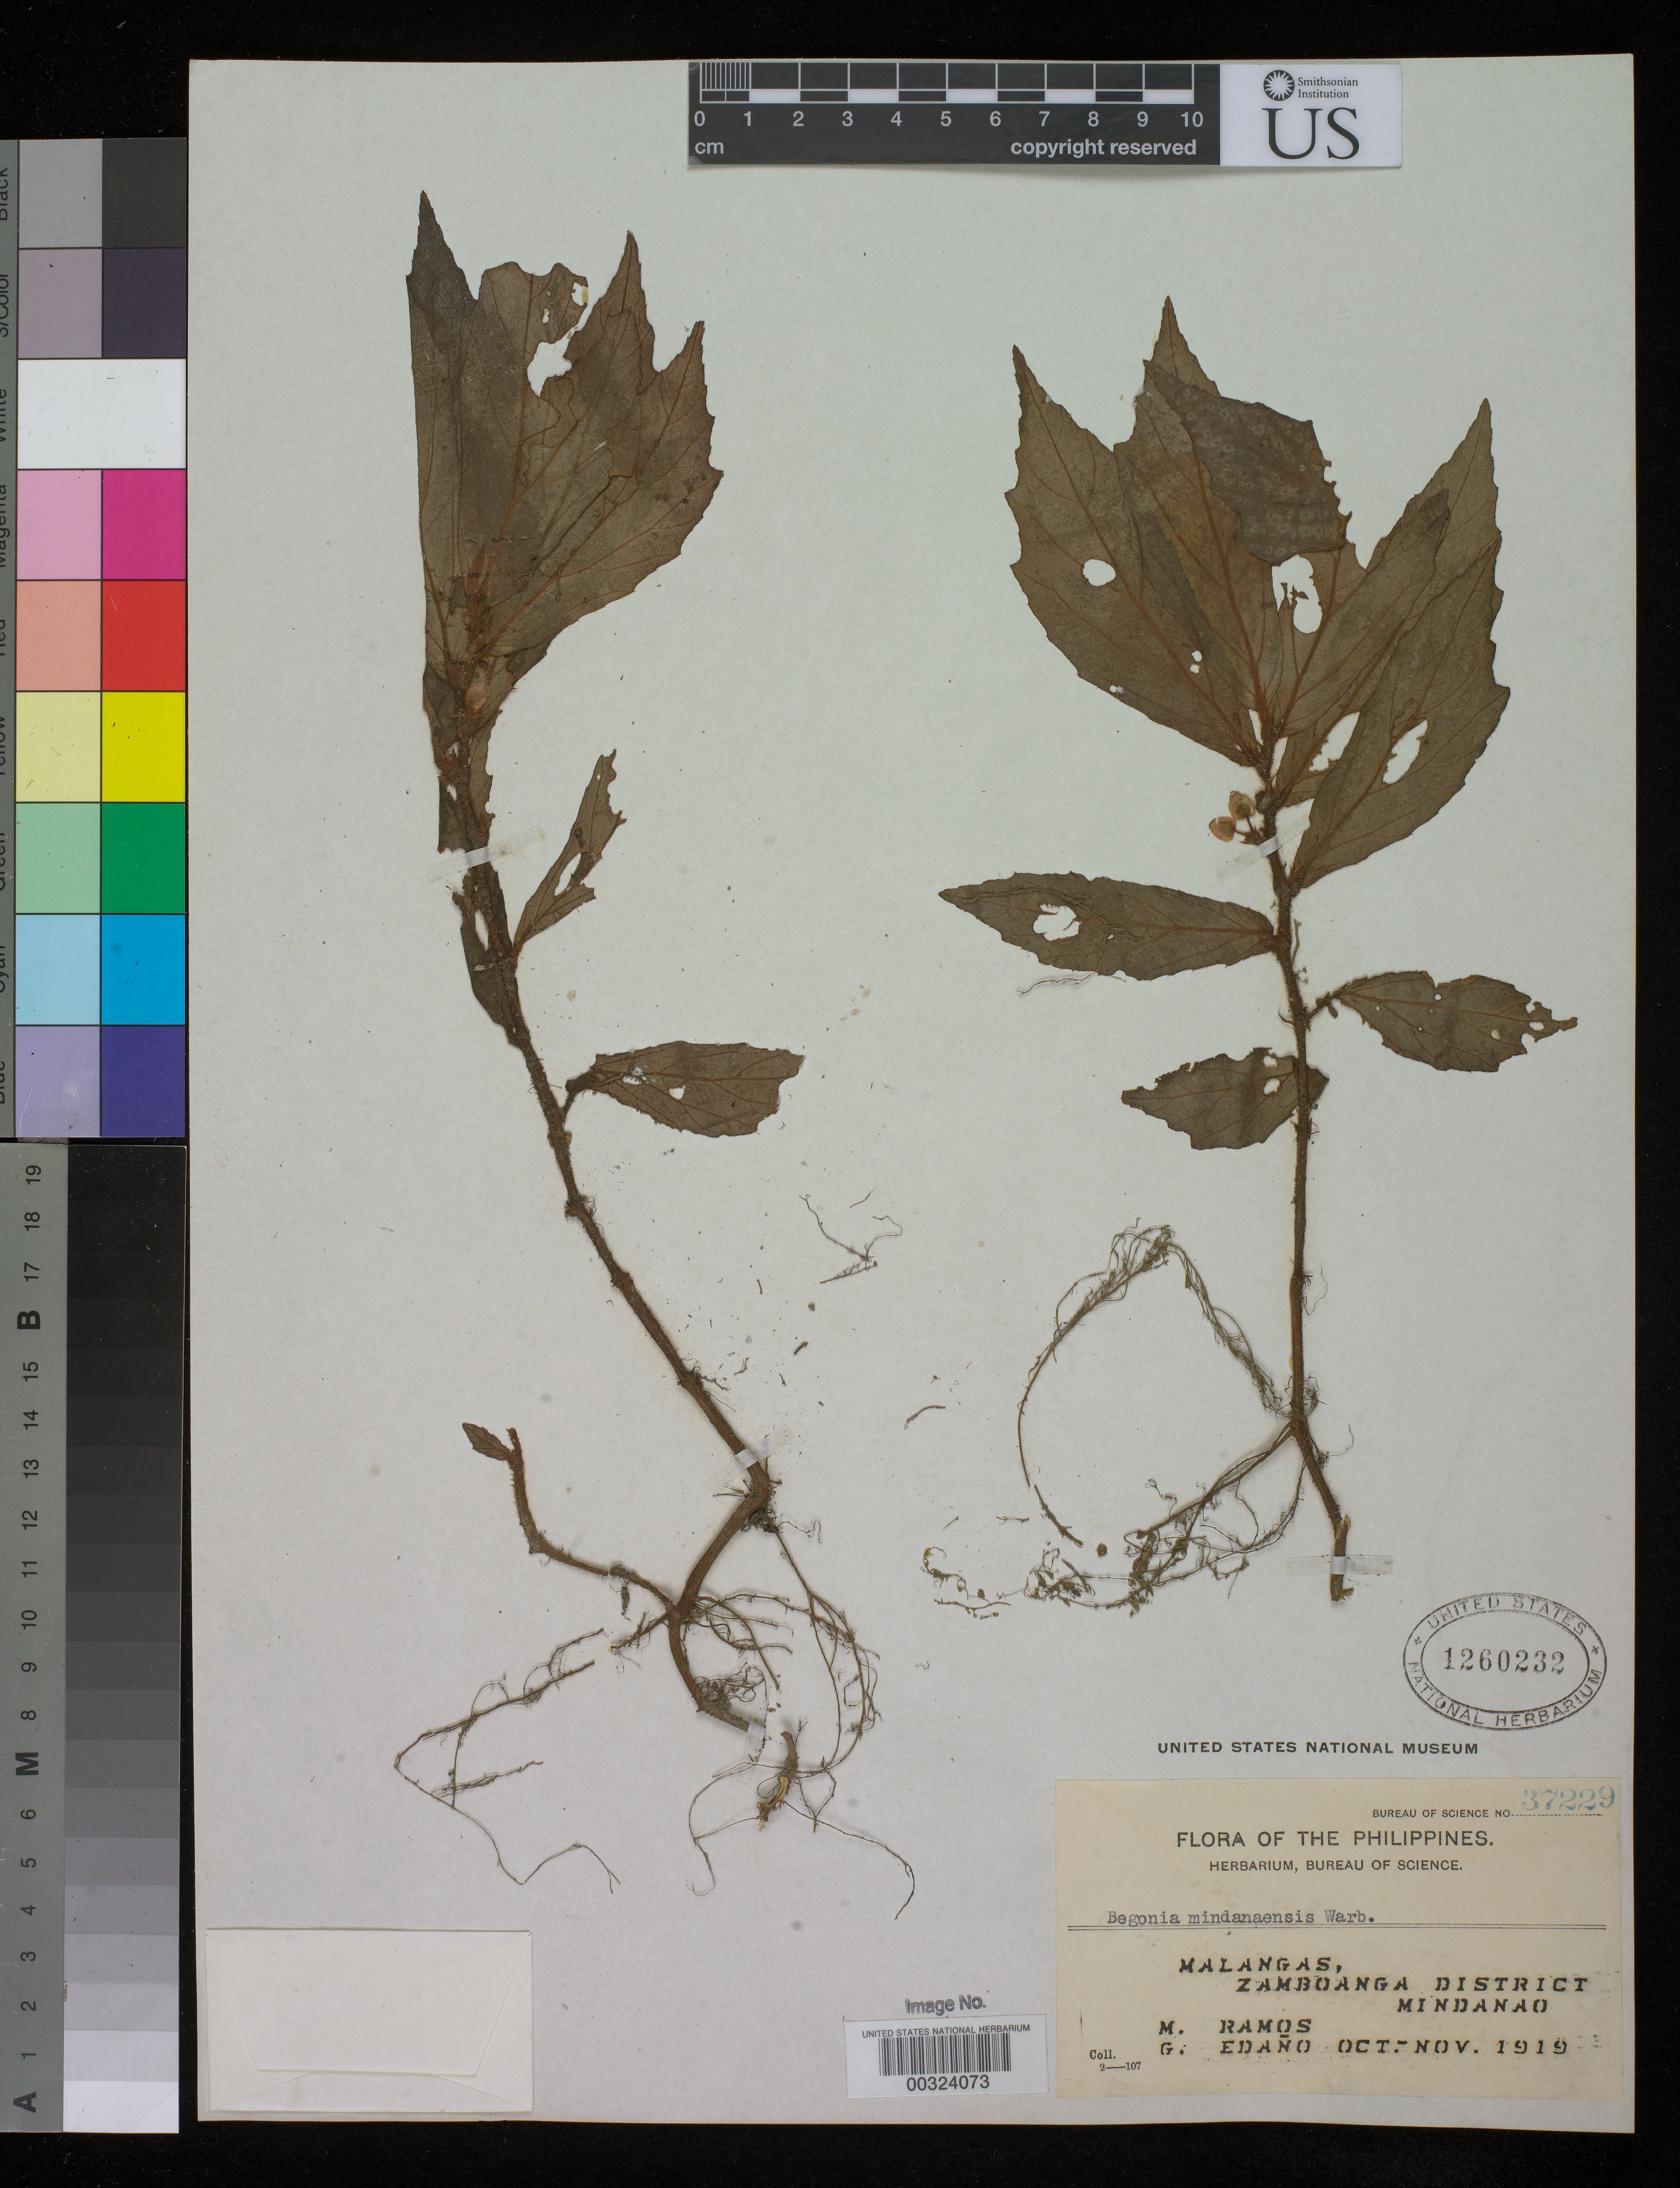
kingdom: Plantae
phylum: Tracheophyta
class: Magnoliopsida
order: Cucurbitales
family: Begoniaceae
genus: Begonia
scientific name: Begonia mindanaensis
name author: Warb.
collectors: M. Ramos & G. E. Edaño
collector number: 37229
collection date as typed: Oct 1919 to -- Nov 1919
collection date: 1919-10/1919-11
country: Philippines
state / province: Zamboanga Peninsula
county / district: Zamboanga del Norte / Zamboanga del Sur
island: Mindanao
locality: Malangas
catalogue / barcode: US 1260232